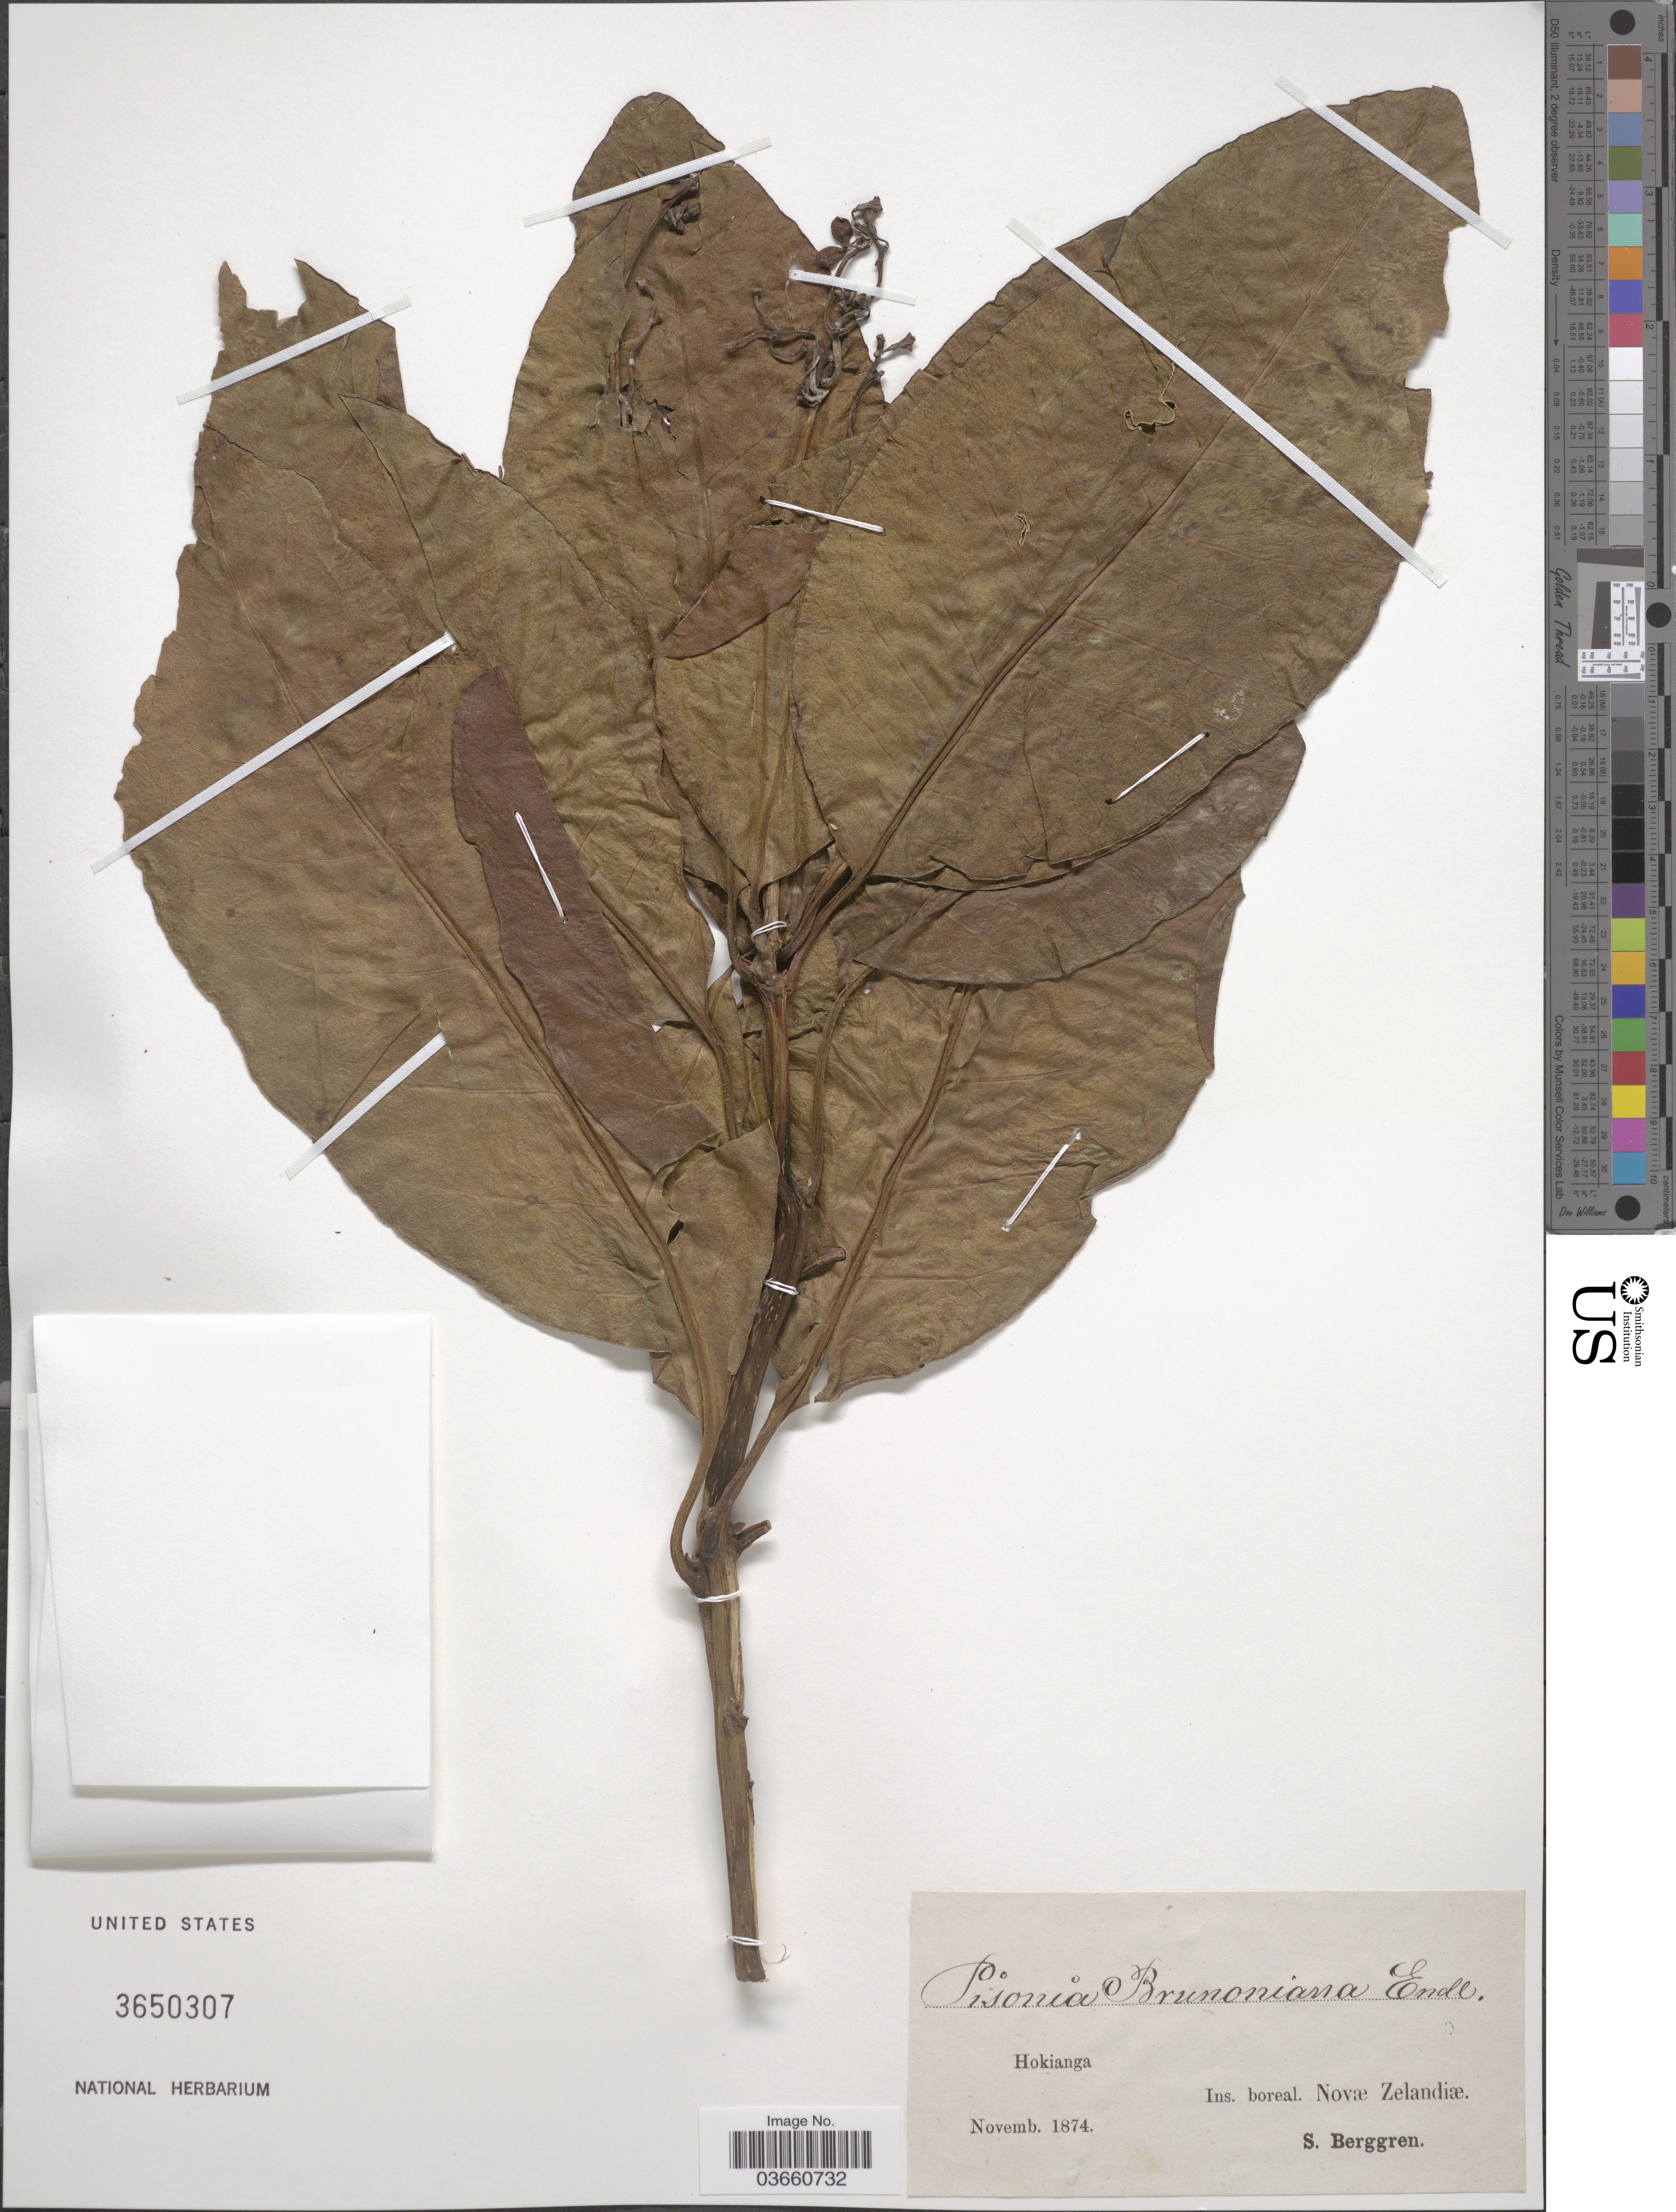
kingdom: Plantae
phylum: Tracheophyta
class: Magnoliopsida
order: Caryophyllales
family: Nyctaginaceae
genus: Ceodes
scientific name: Ceodes brunoniana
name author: (Endl.) Skottsb.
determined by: Wagner, W. L., (BOT), Smithsonian Institution - National Museum of Natural History (UNITED STATES)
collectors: S. Berggren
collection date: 1874-11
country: New Zealand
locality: Hokianga. Ins. boreal. Novæ Zelandiæ.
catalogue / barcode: US 3650307